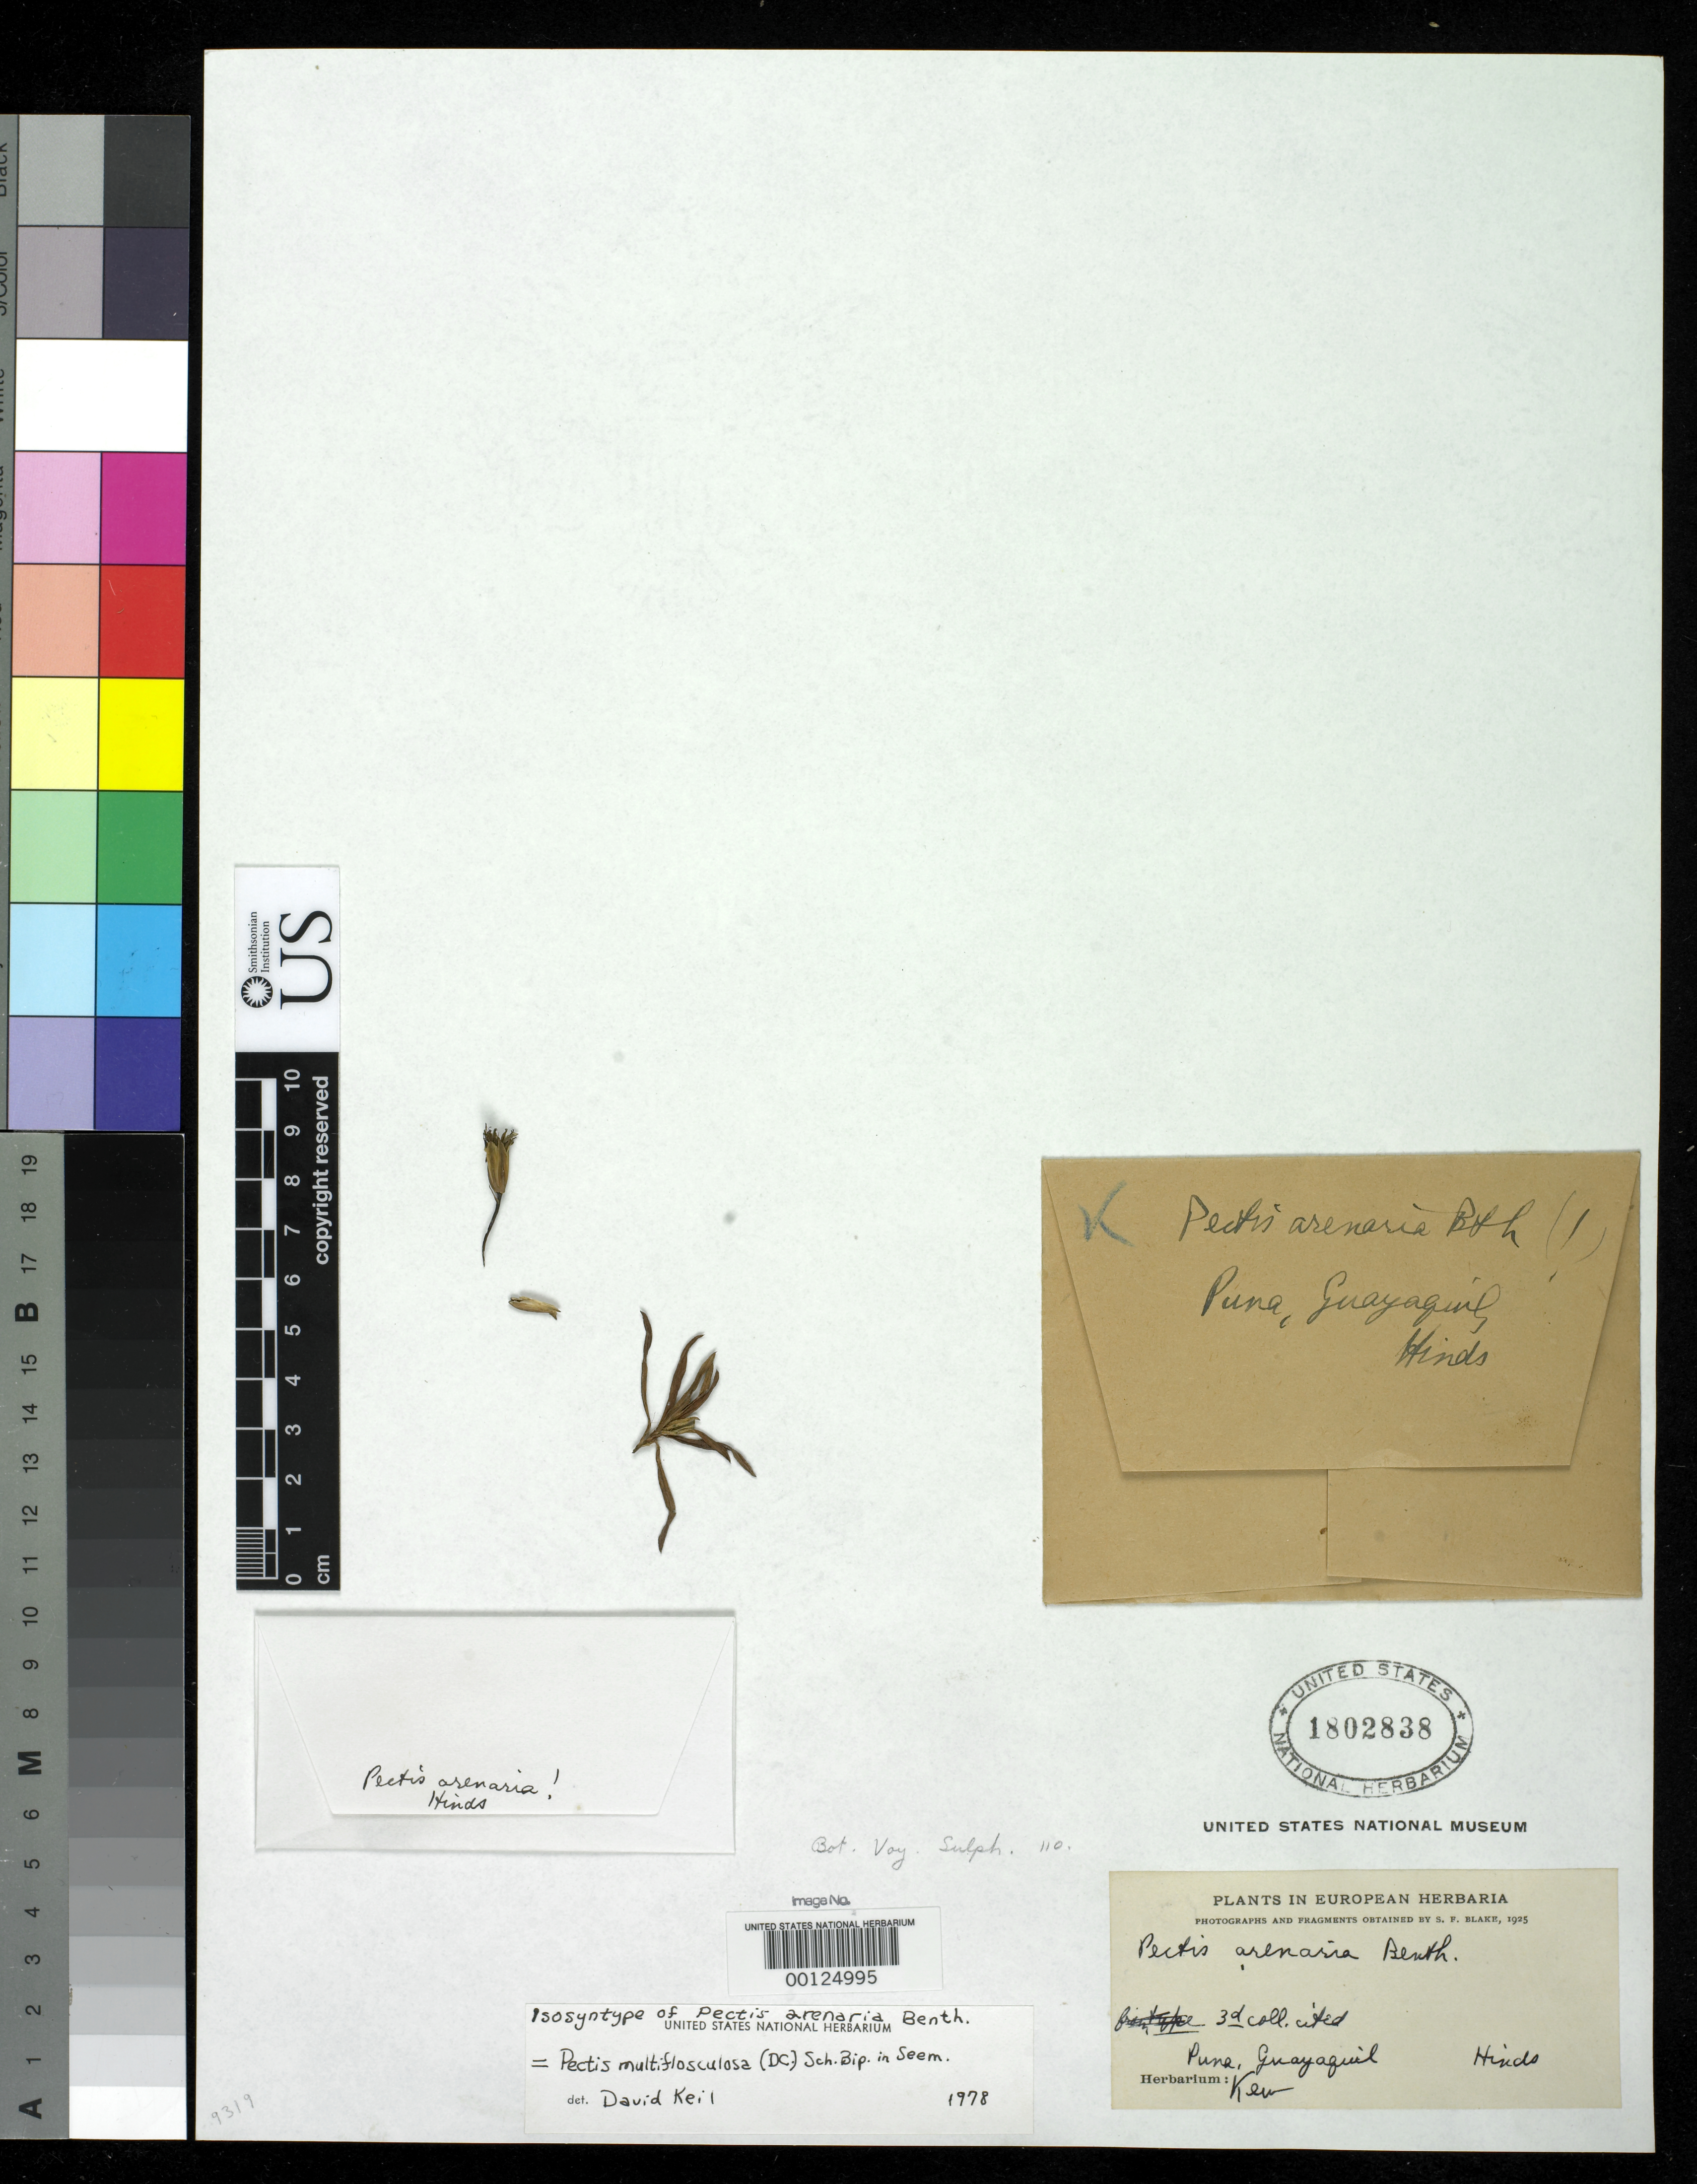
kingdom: Plantae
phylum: Tracheophyta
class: Magnoliopsida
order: Asterales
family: Asteraceae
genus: Pectis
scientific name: Pectis arenaria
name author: Benth.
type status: Isosyntype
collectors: R. Hinds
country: Ecuador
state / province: Guayas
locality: Puna, near Guayaquil.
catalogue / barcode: US 1802838